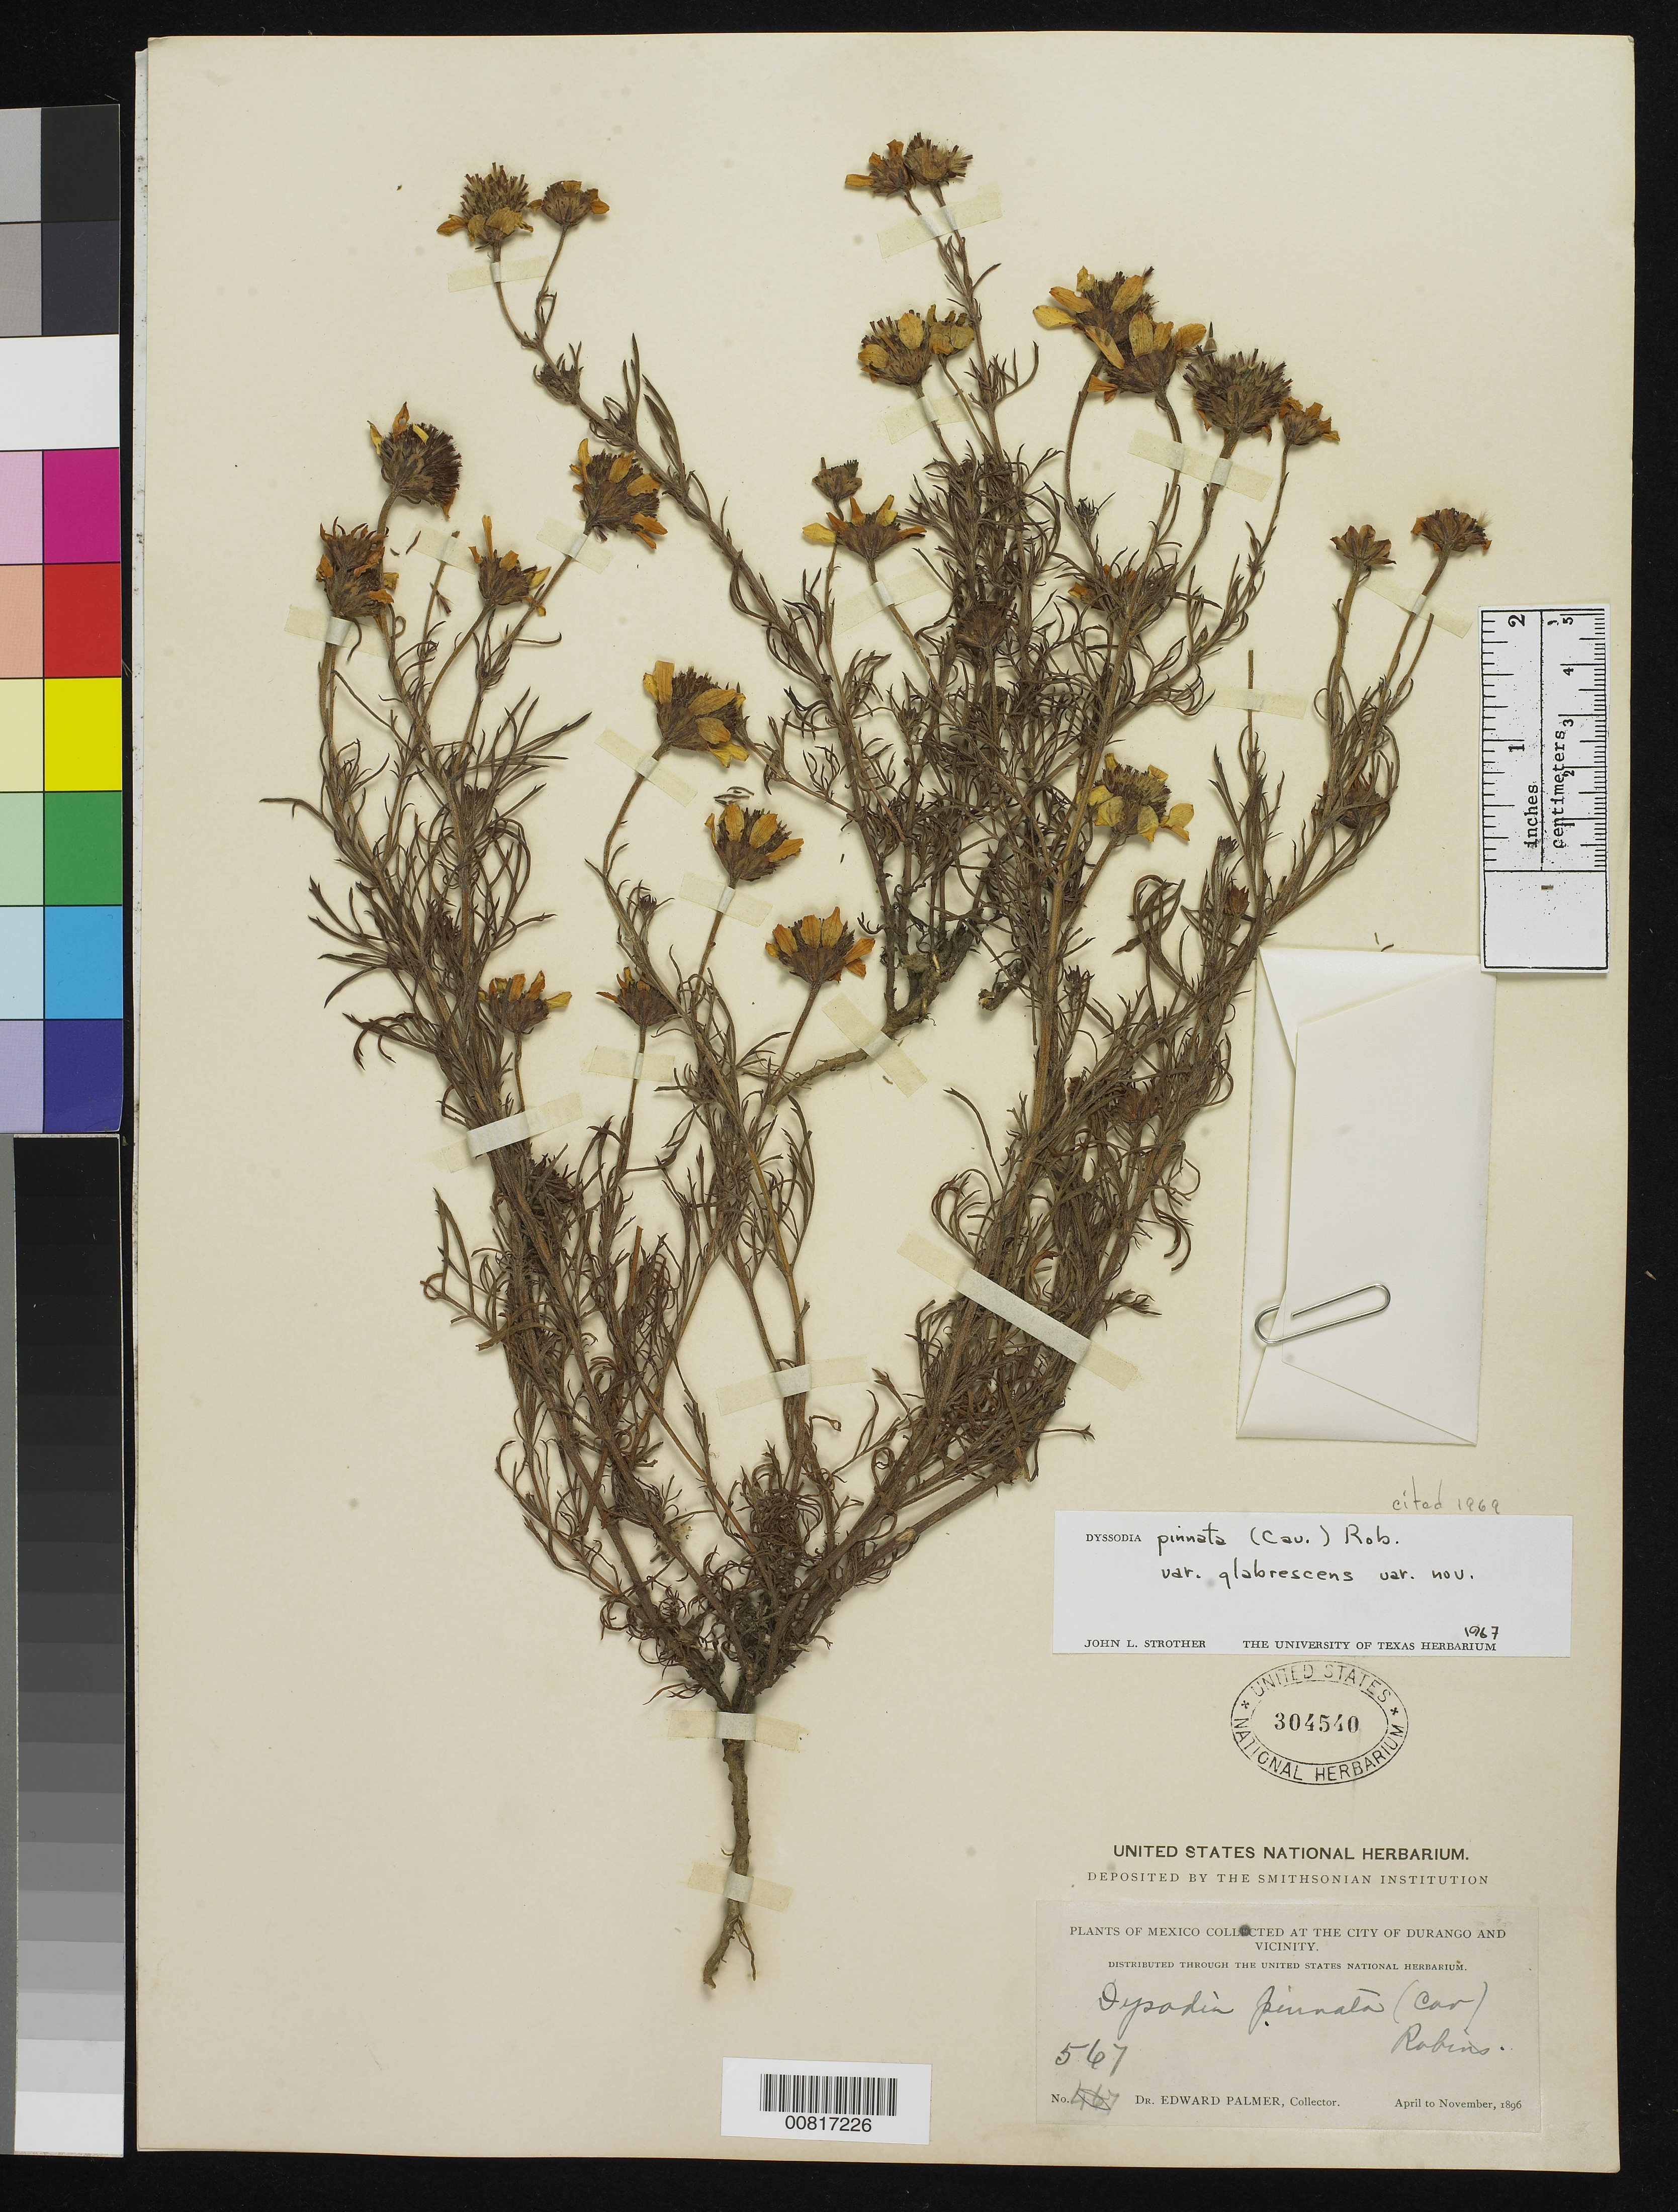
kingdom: Plantae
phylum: Tracheophyta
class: Magnoliopsida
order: Asterales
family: Asteraceae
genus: Dyssodia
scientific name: Dyssodia pinnata var. glabrescens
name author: Strother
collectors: E. Palmer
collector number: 567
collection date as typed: Apr 1896 to -- Nov 1896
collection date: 1896-04/1896-11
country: Mexico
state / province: Durango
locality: City of Durango and vicinity.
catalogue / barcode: US 304540